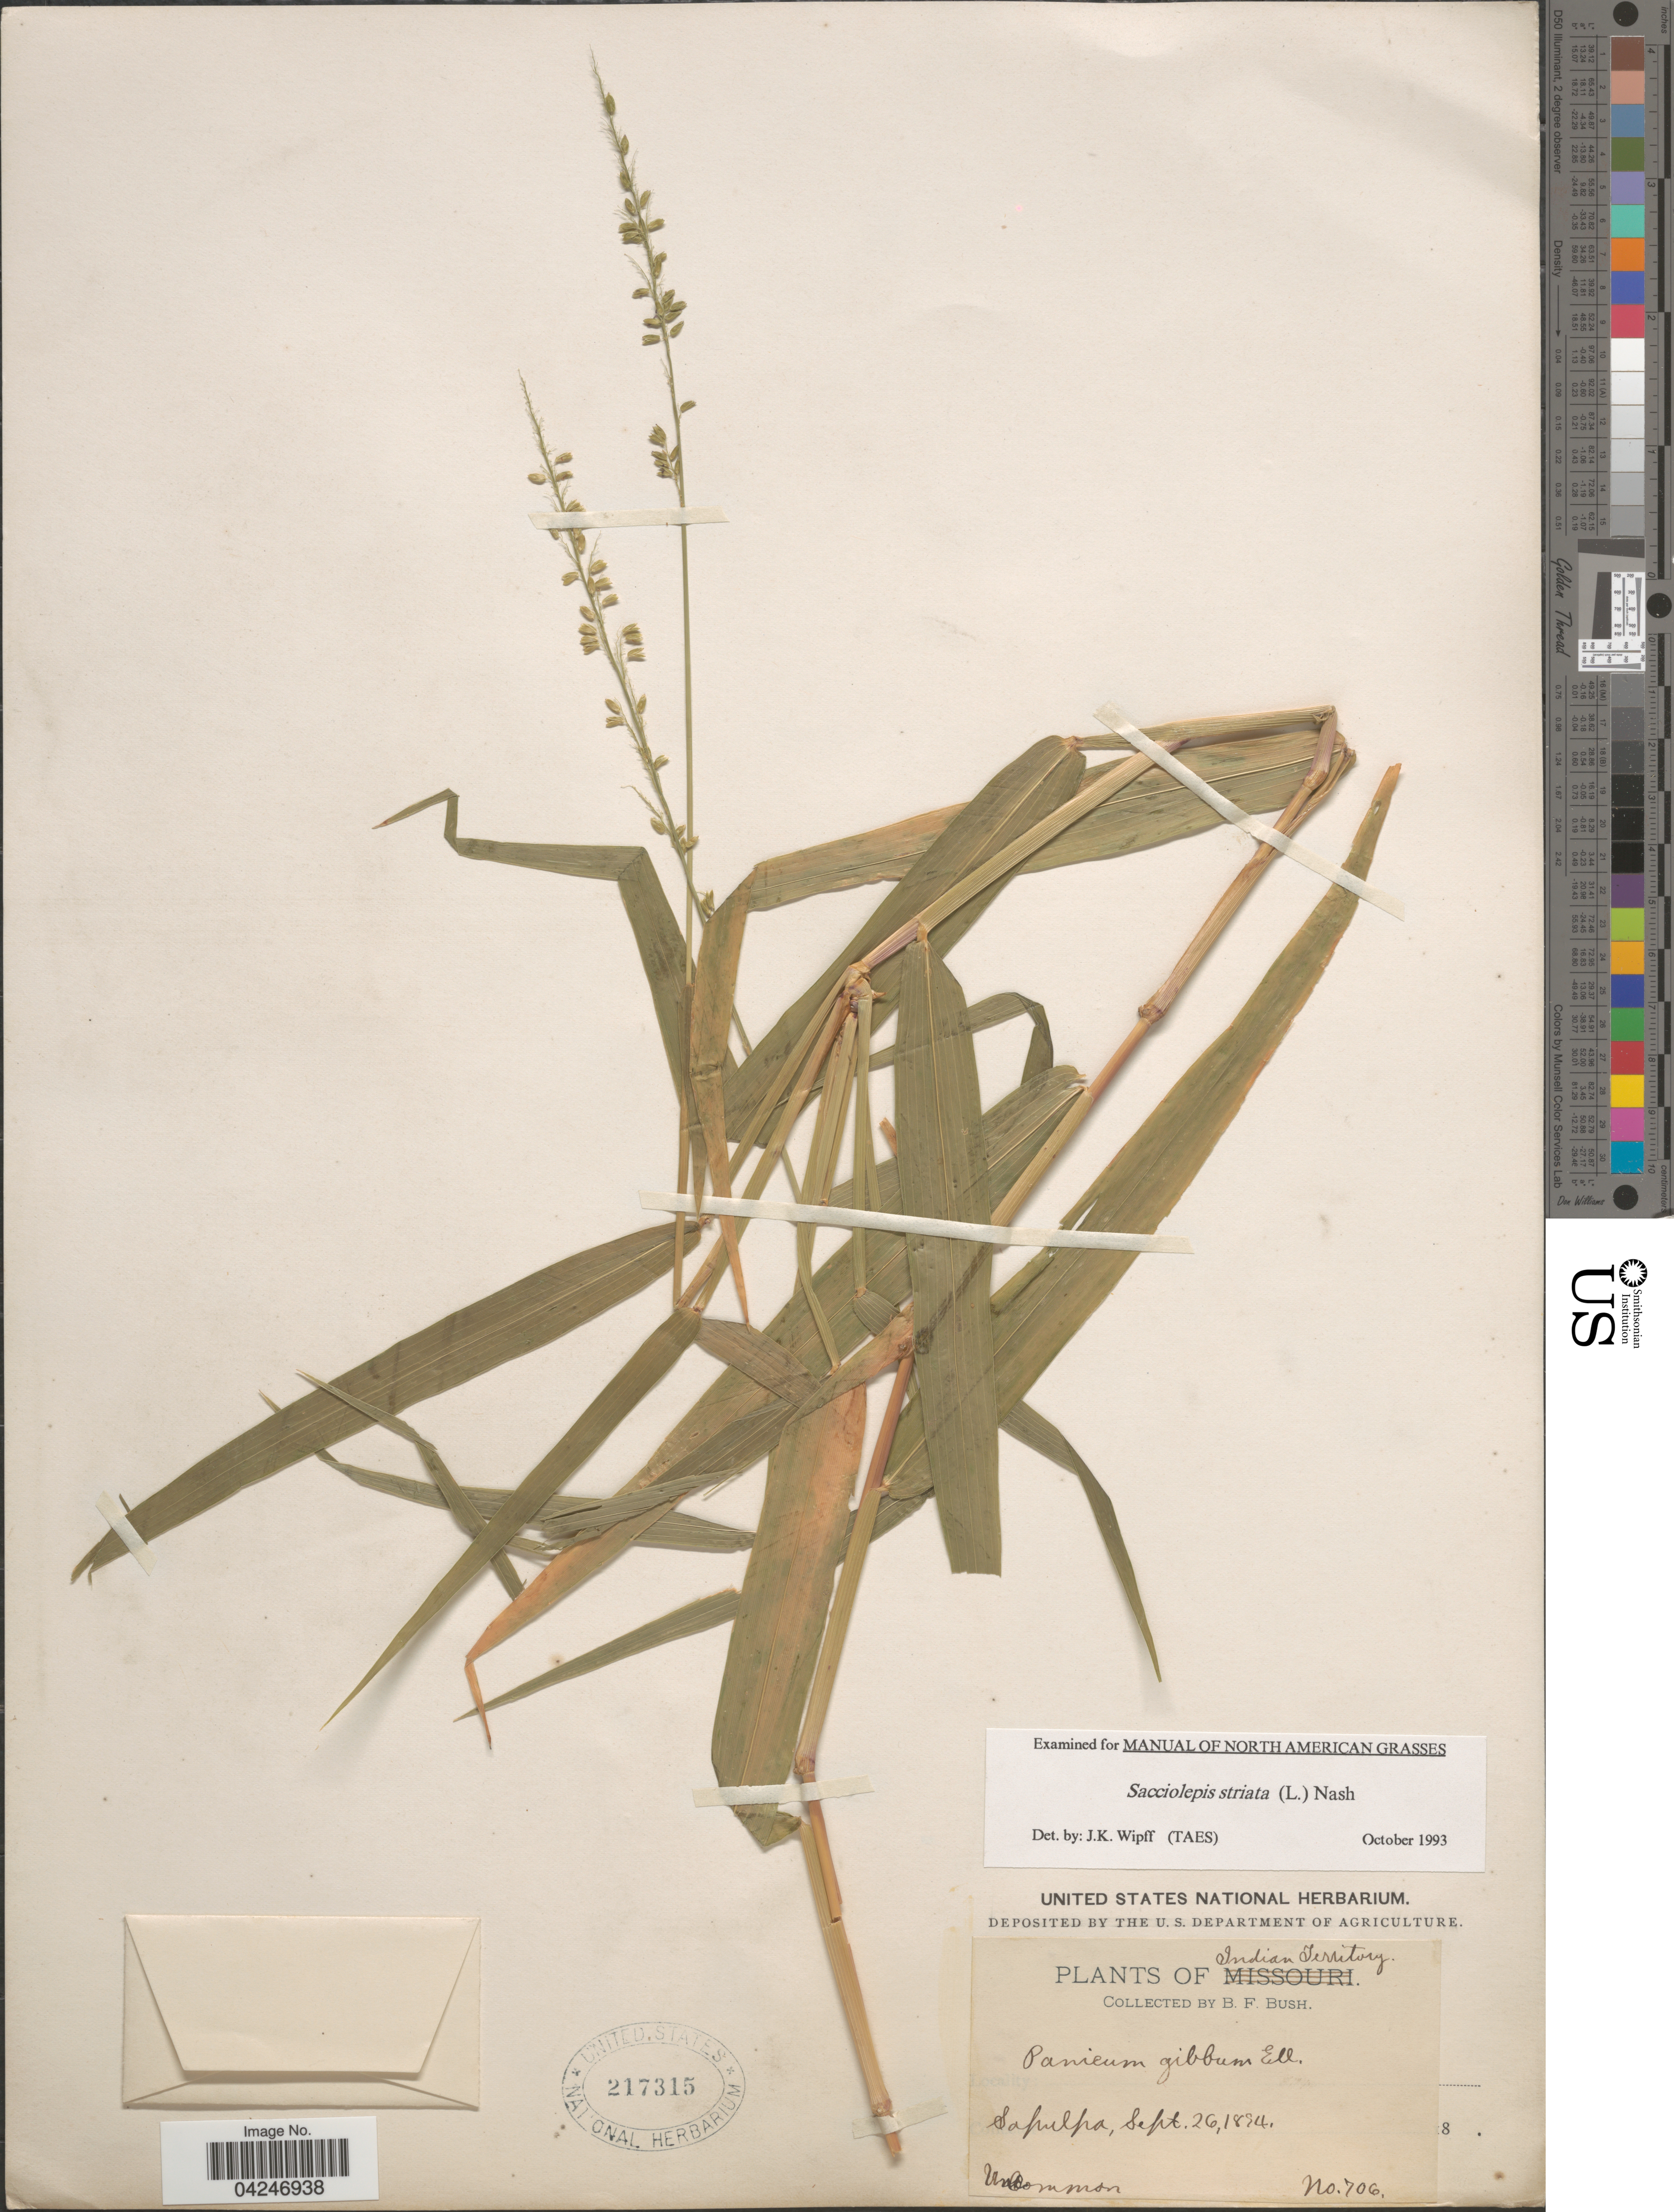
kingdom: Plantae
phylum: Tracheophyta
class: Liliopsida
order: Poales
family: Poaceae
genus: Sacciolepis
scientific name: Sacciolepis striata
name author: (L.) Nash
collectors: B. F. Bush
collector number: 706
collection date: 1894-09-26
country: United States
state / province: Oklahoma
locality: Indian Territory. Sapulpa.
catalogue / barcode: US 217315